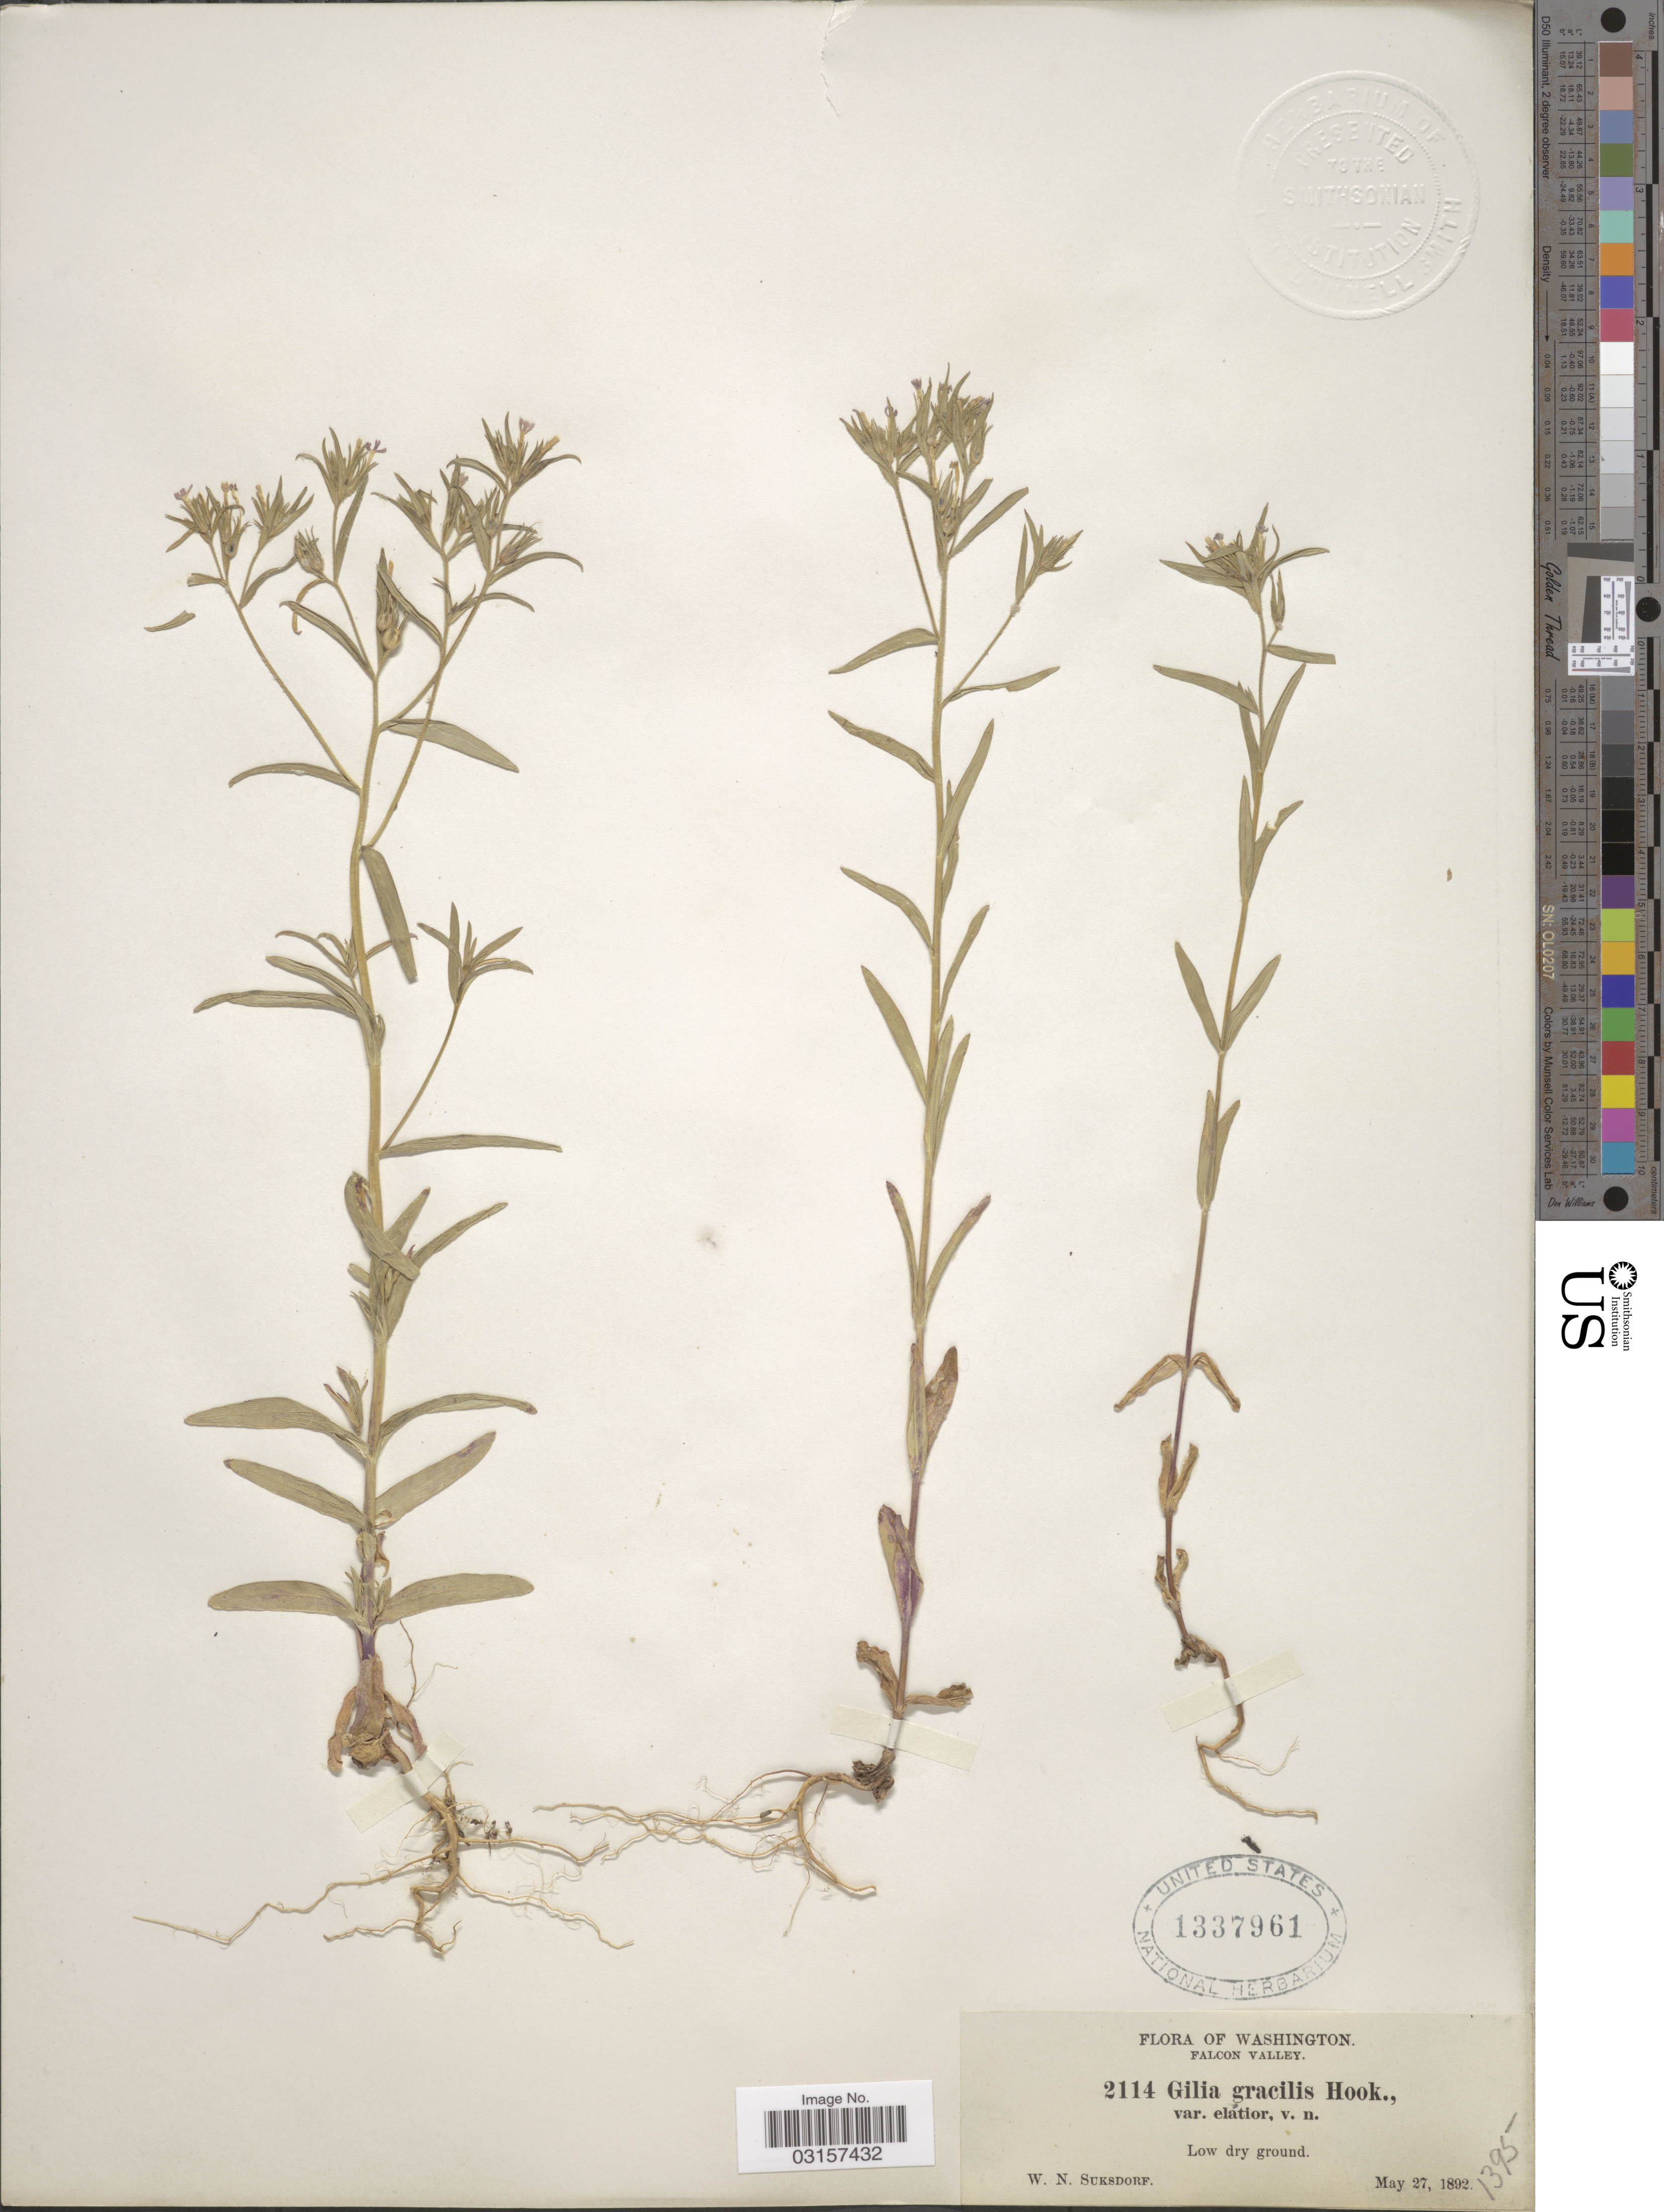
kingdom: Plantae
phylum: Tracheophyta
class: Magnoliopsida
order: Ericales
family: Polemoniaceae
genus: Microsteris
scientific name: Microsteris gracilis var. gracilis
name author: (Hook.) Greene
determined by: (US) Smithsonian Institution - National Museum of Natural History - Department of Botany (UNITED STATES)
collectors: W. N. Suksdorf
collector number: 2114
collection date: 1892-05-27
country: United States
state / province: Washington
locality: Falcon Valley, Low dry ground.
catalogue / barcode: US 1337961